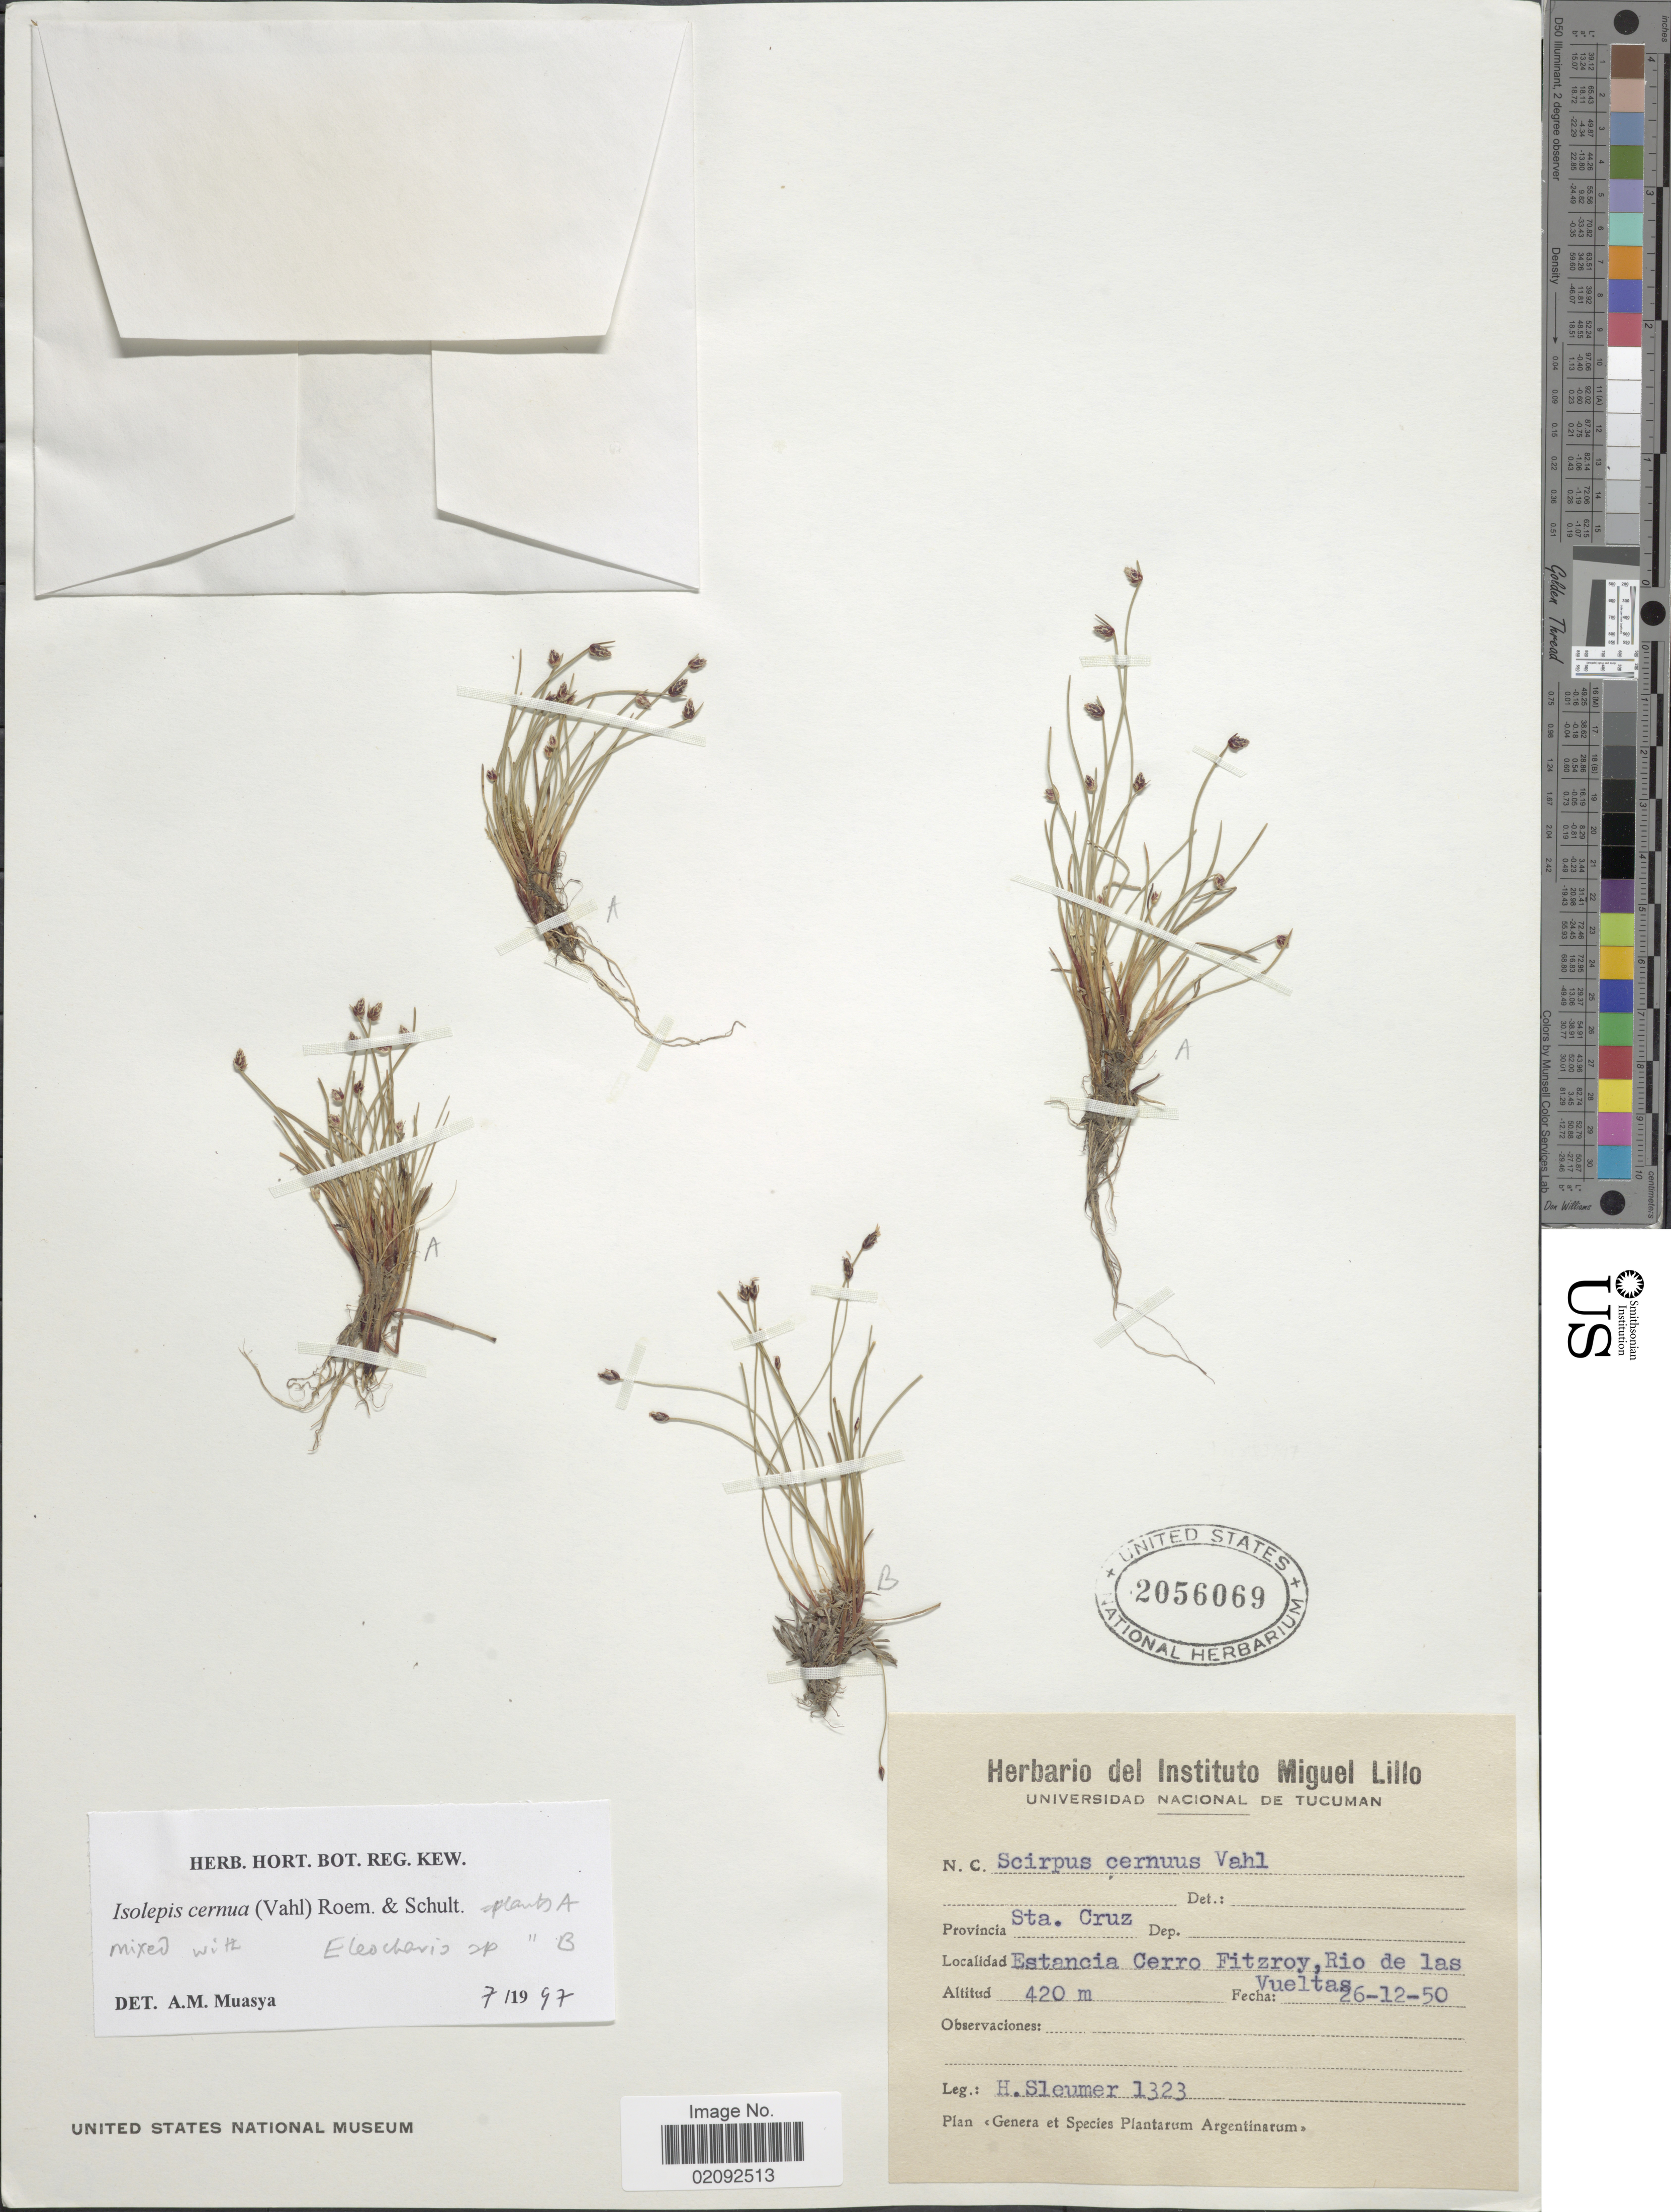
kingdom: Plantae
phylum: Tracheophyta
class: Liliopsida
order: Poales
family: Cyperaceae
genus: Isolepis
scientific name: Isolepis cernua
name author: (Vahl) Roem. & Schult.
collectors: H. O. Sleumer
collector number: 1323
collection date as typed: Transcribed d/m/y: 26/12/50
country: Argentina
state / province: Santa Cruz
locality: Estancia Cerro Fitzroy, Rio de las Vueltas.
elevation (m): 420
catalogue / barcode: US 2056069